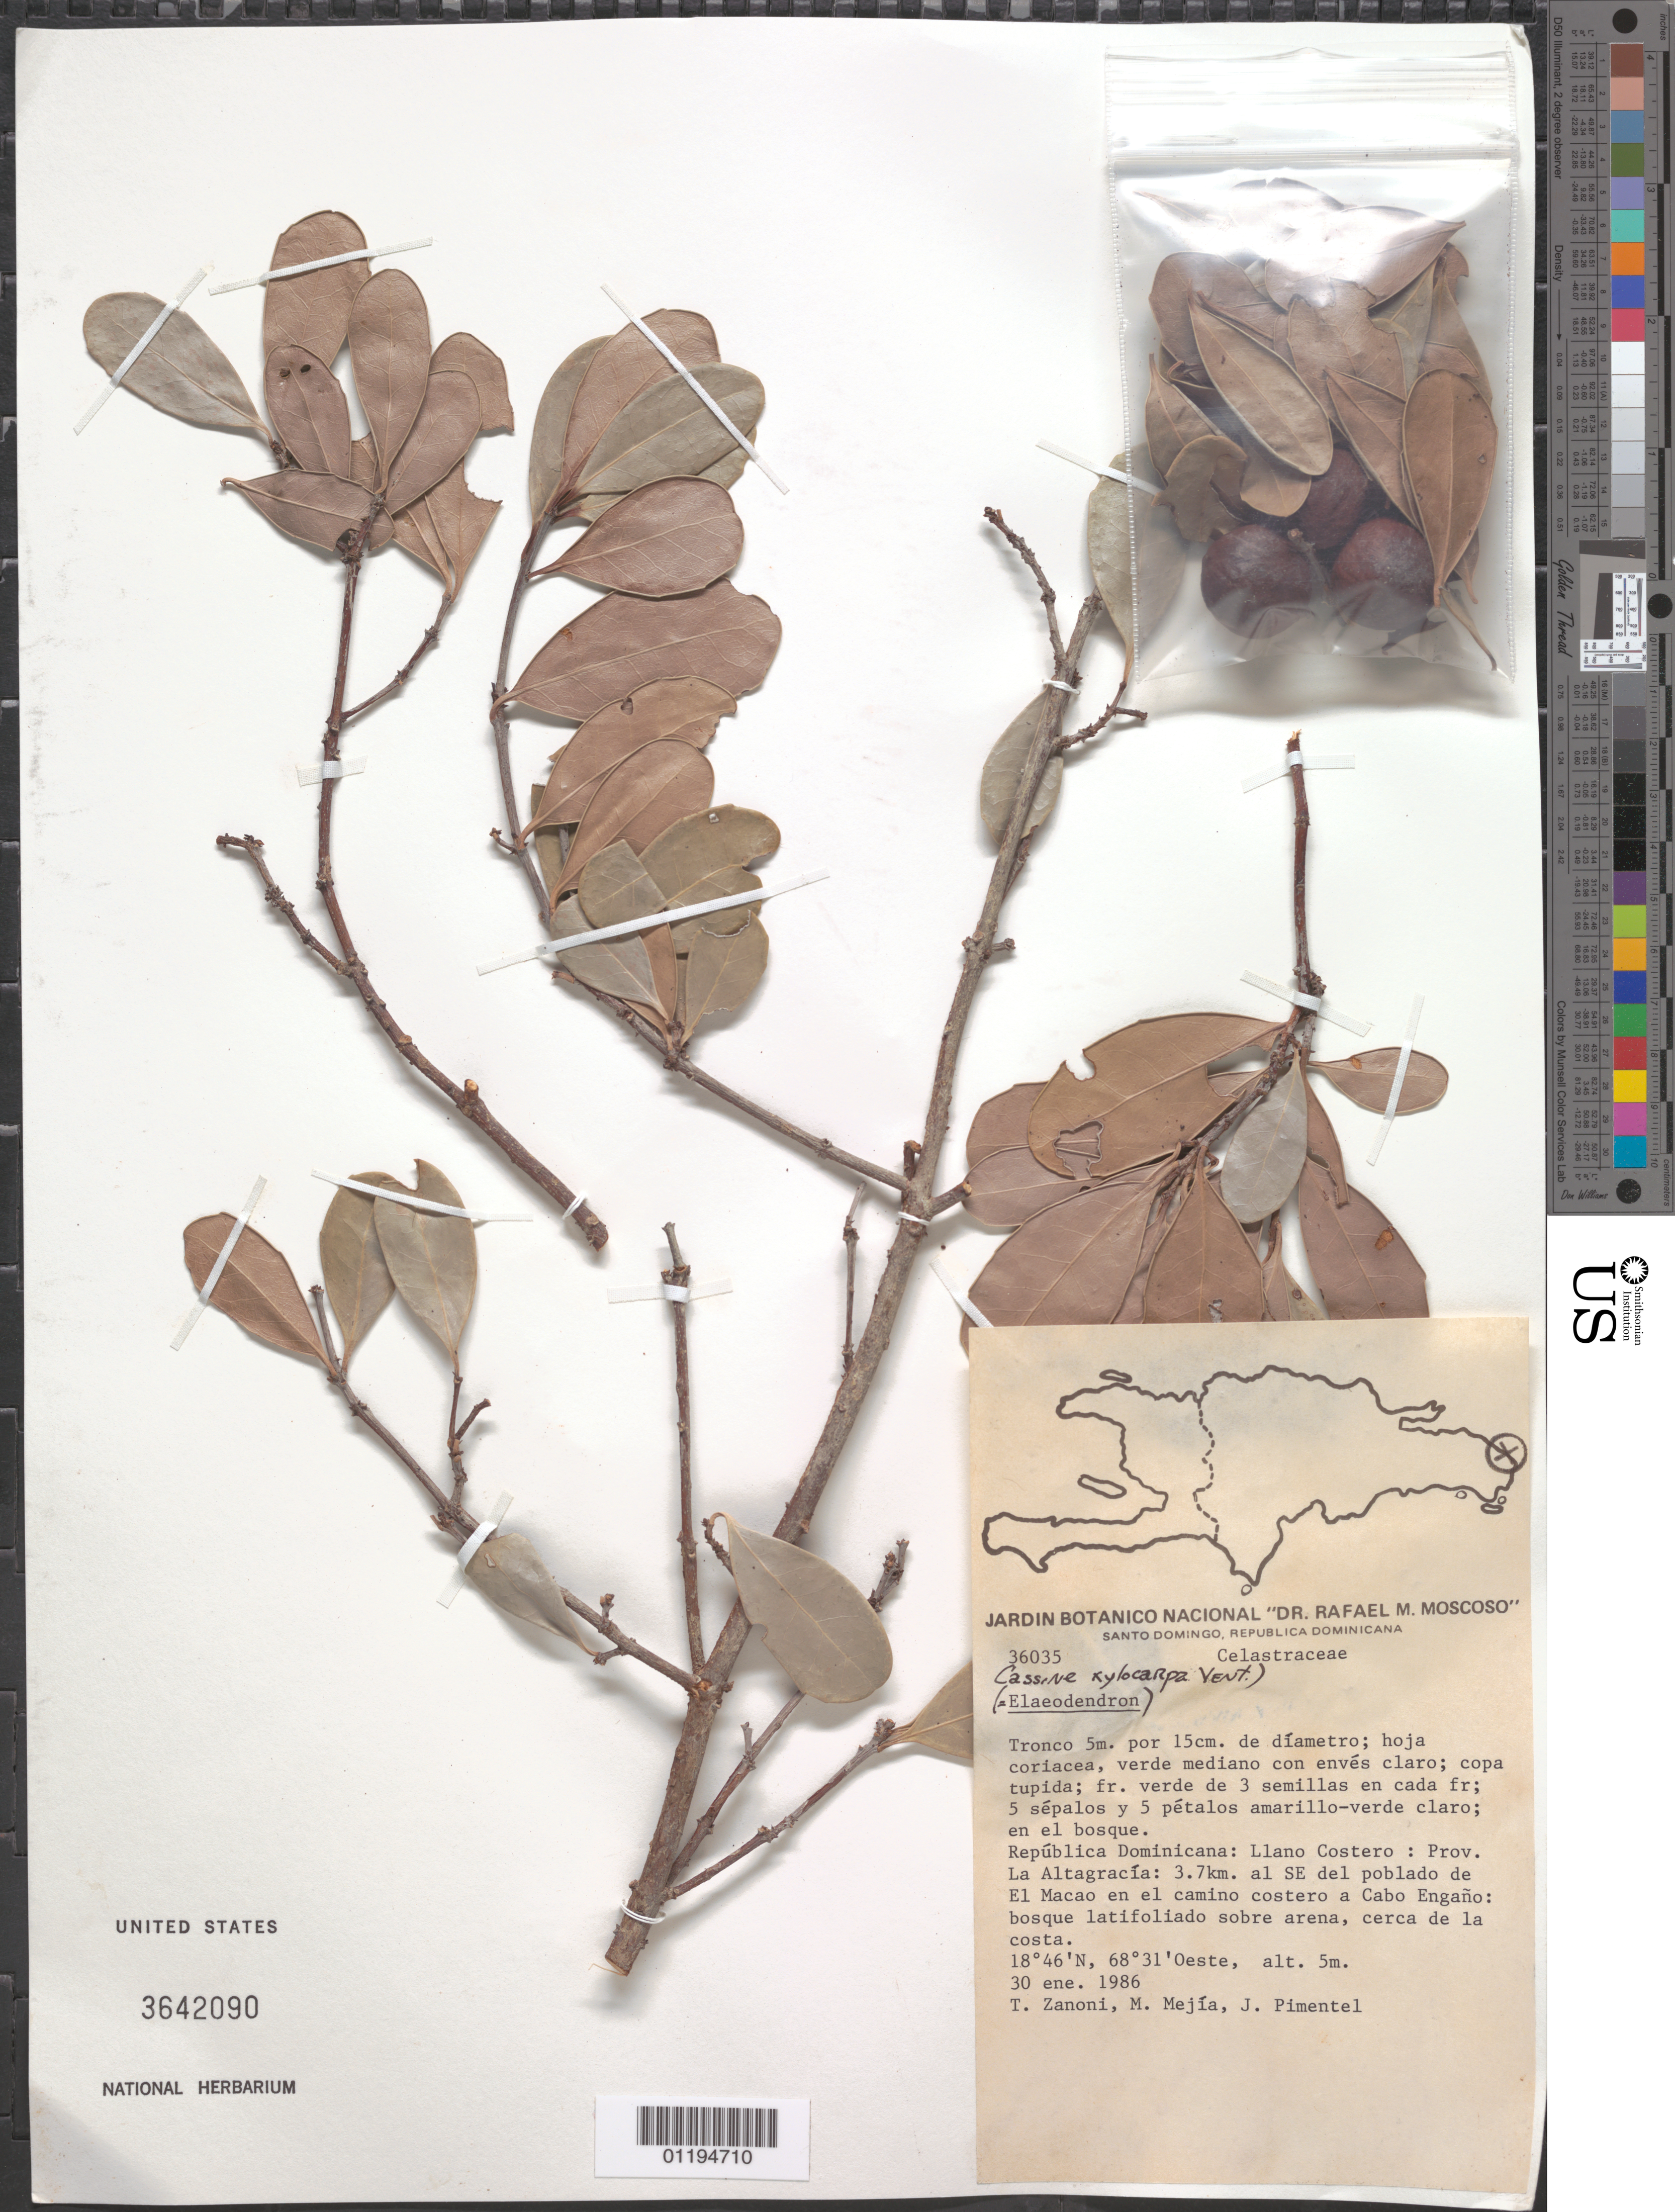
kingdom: Plantae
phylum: Tracheophyta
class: Magnoliopsida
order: Celastrales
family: Celastraceae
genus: Elaeodendron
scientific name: Elaeodendron xylocarpum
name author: (Vent.) DC.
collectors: T. A. Zanoni, M. Mejia & J. Pimental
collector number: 36035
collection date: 1986-01-30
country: Dominican Republic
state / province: La Altagracia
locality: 3.7km SE of El Macao on the coastal rd. to Cabo Engano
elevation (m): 5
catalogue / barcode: US 3642090